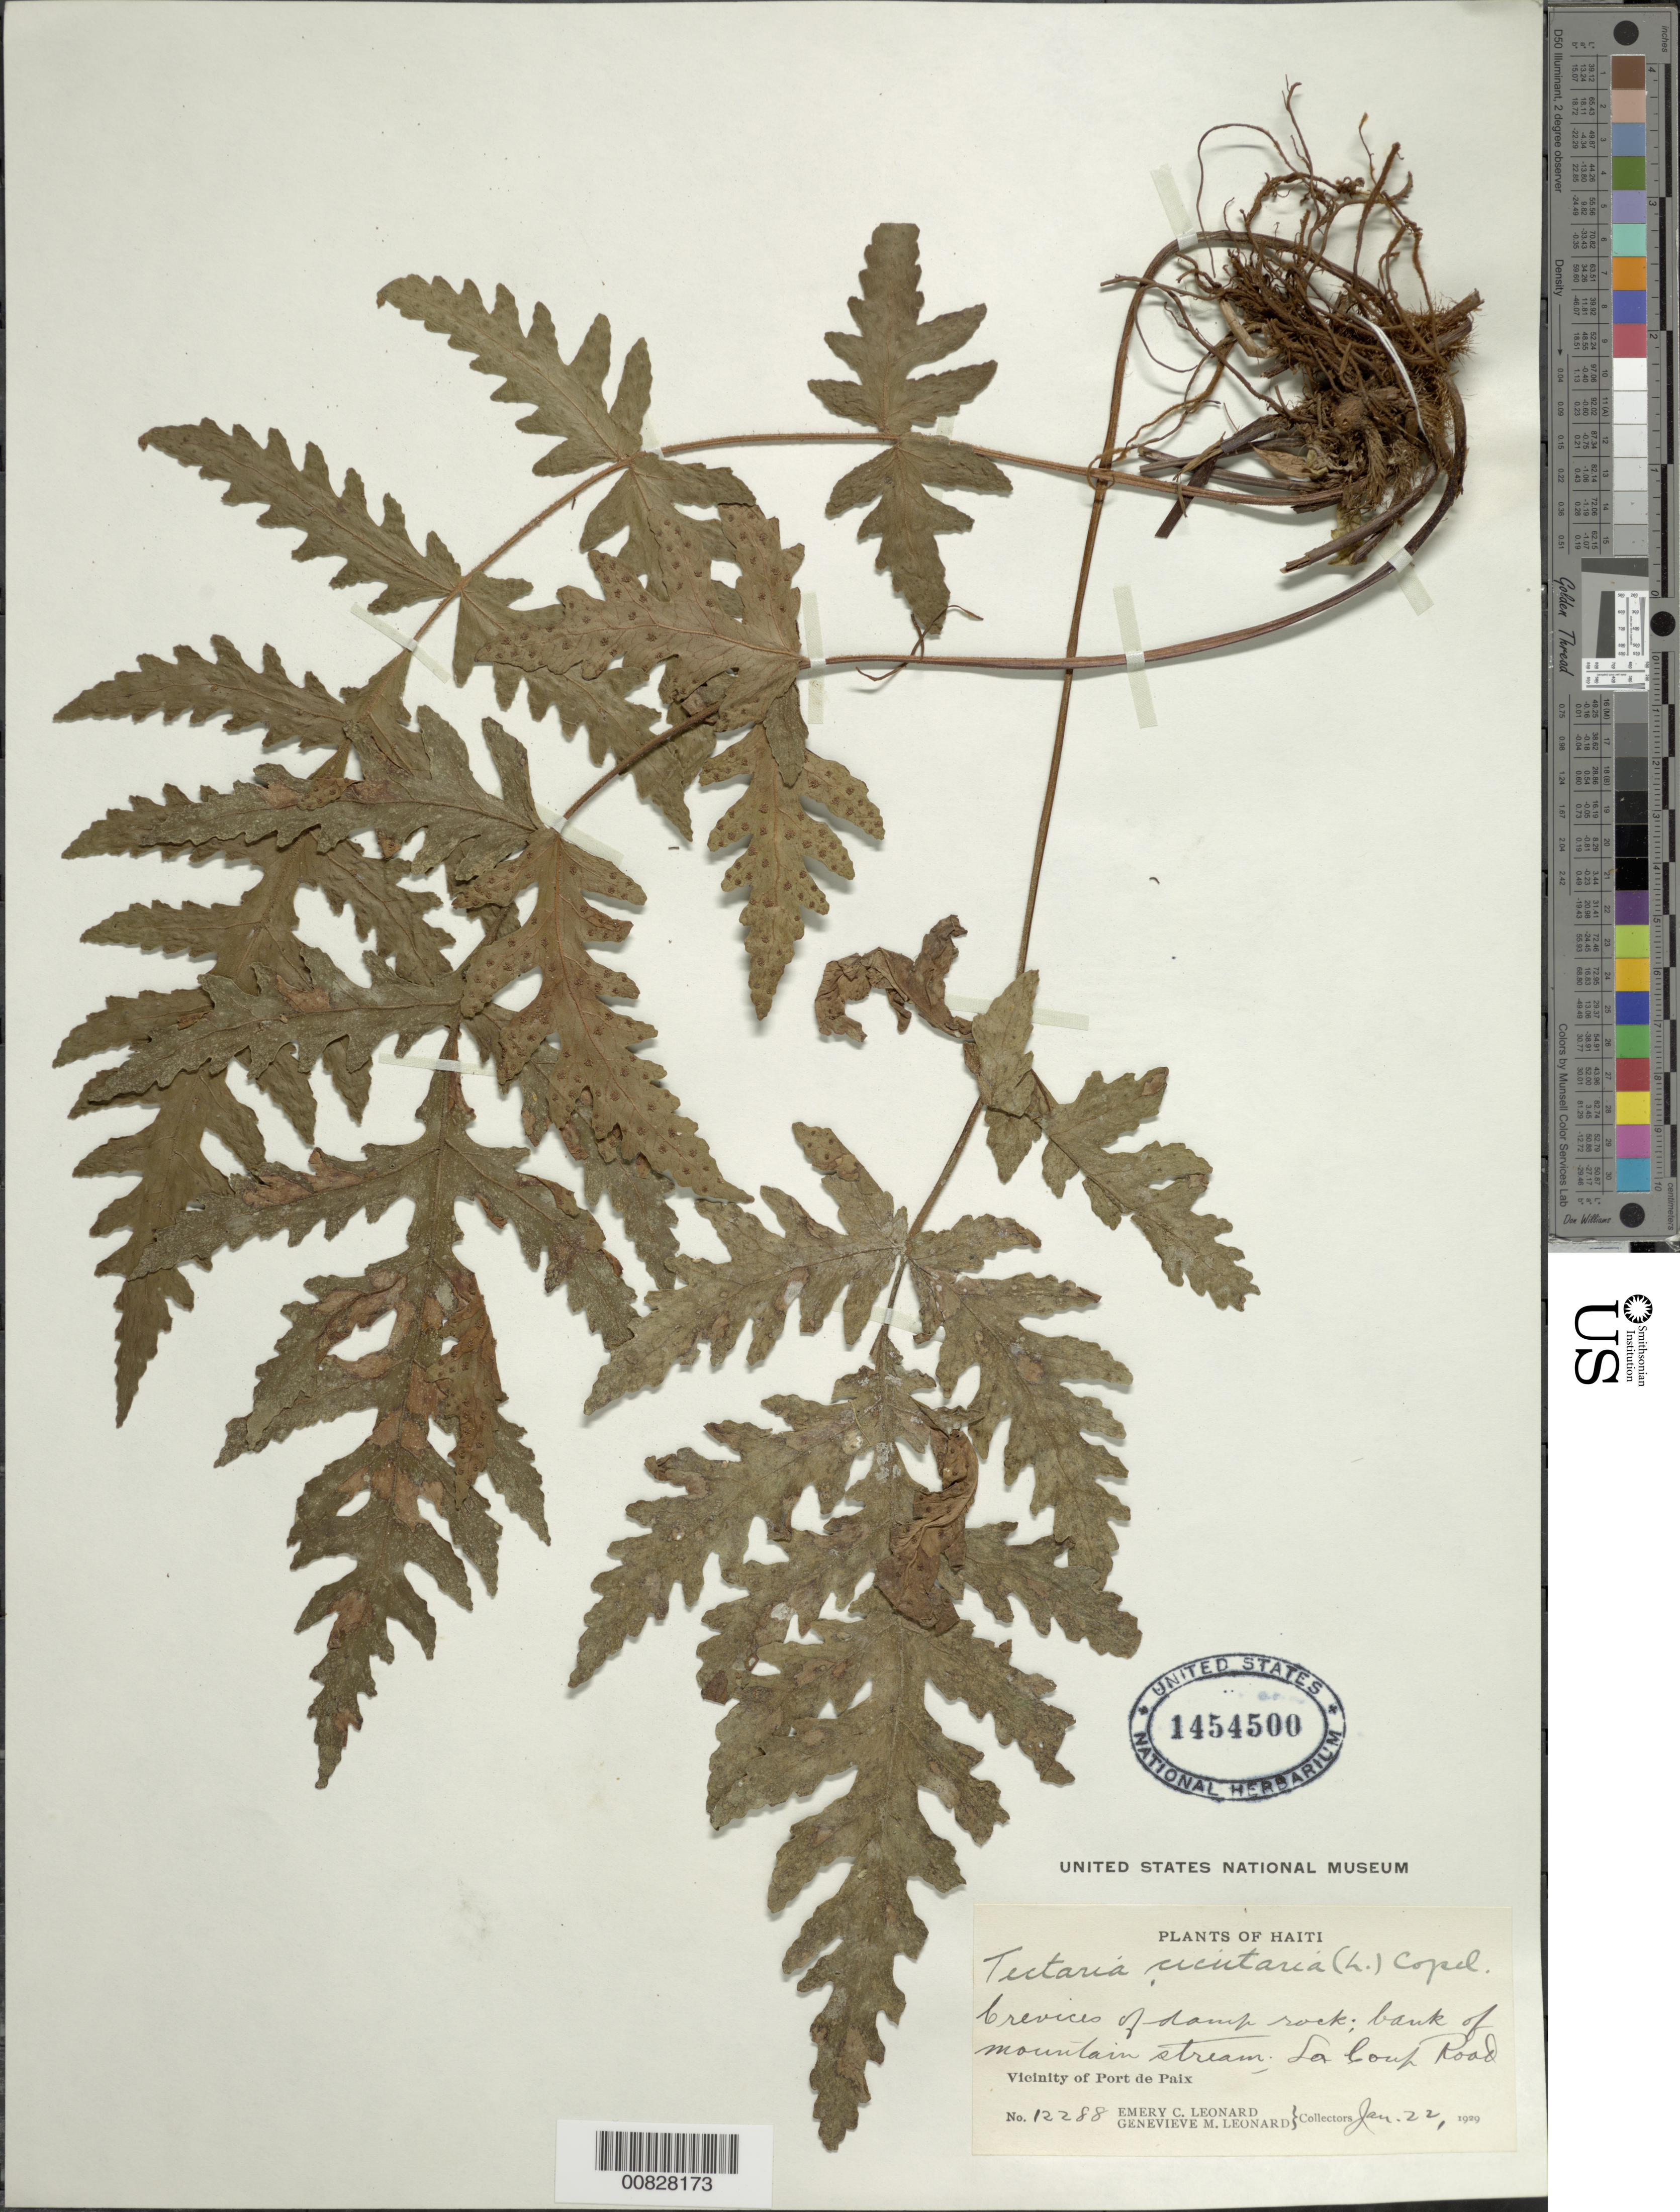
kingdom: Plantae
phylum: Tracheophyta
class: Polypodiopsida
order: Polypodiales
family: Tectariaceae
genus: Tectaria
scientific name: Tectaria cicutaria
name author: (L.) Copel.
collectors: E. C. Leonard & G. M. Leonard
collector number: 12288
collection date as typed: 22 Jan 1929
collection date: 1929-01-22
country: Haiti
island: Hispaniola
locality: Port de Paix, La Coup Road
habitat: Crevices of damp rock; bank of mountain stream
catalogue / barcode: US 1454500